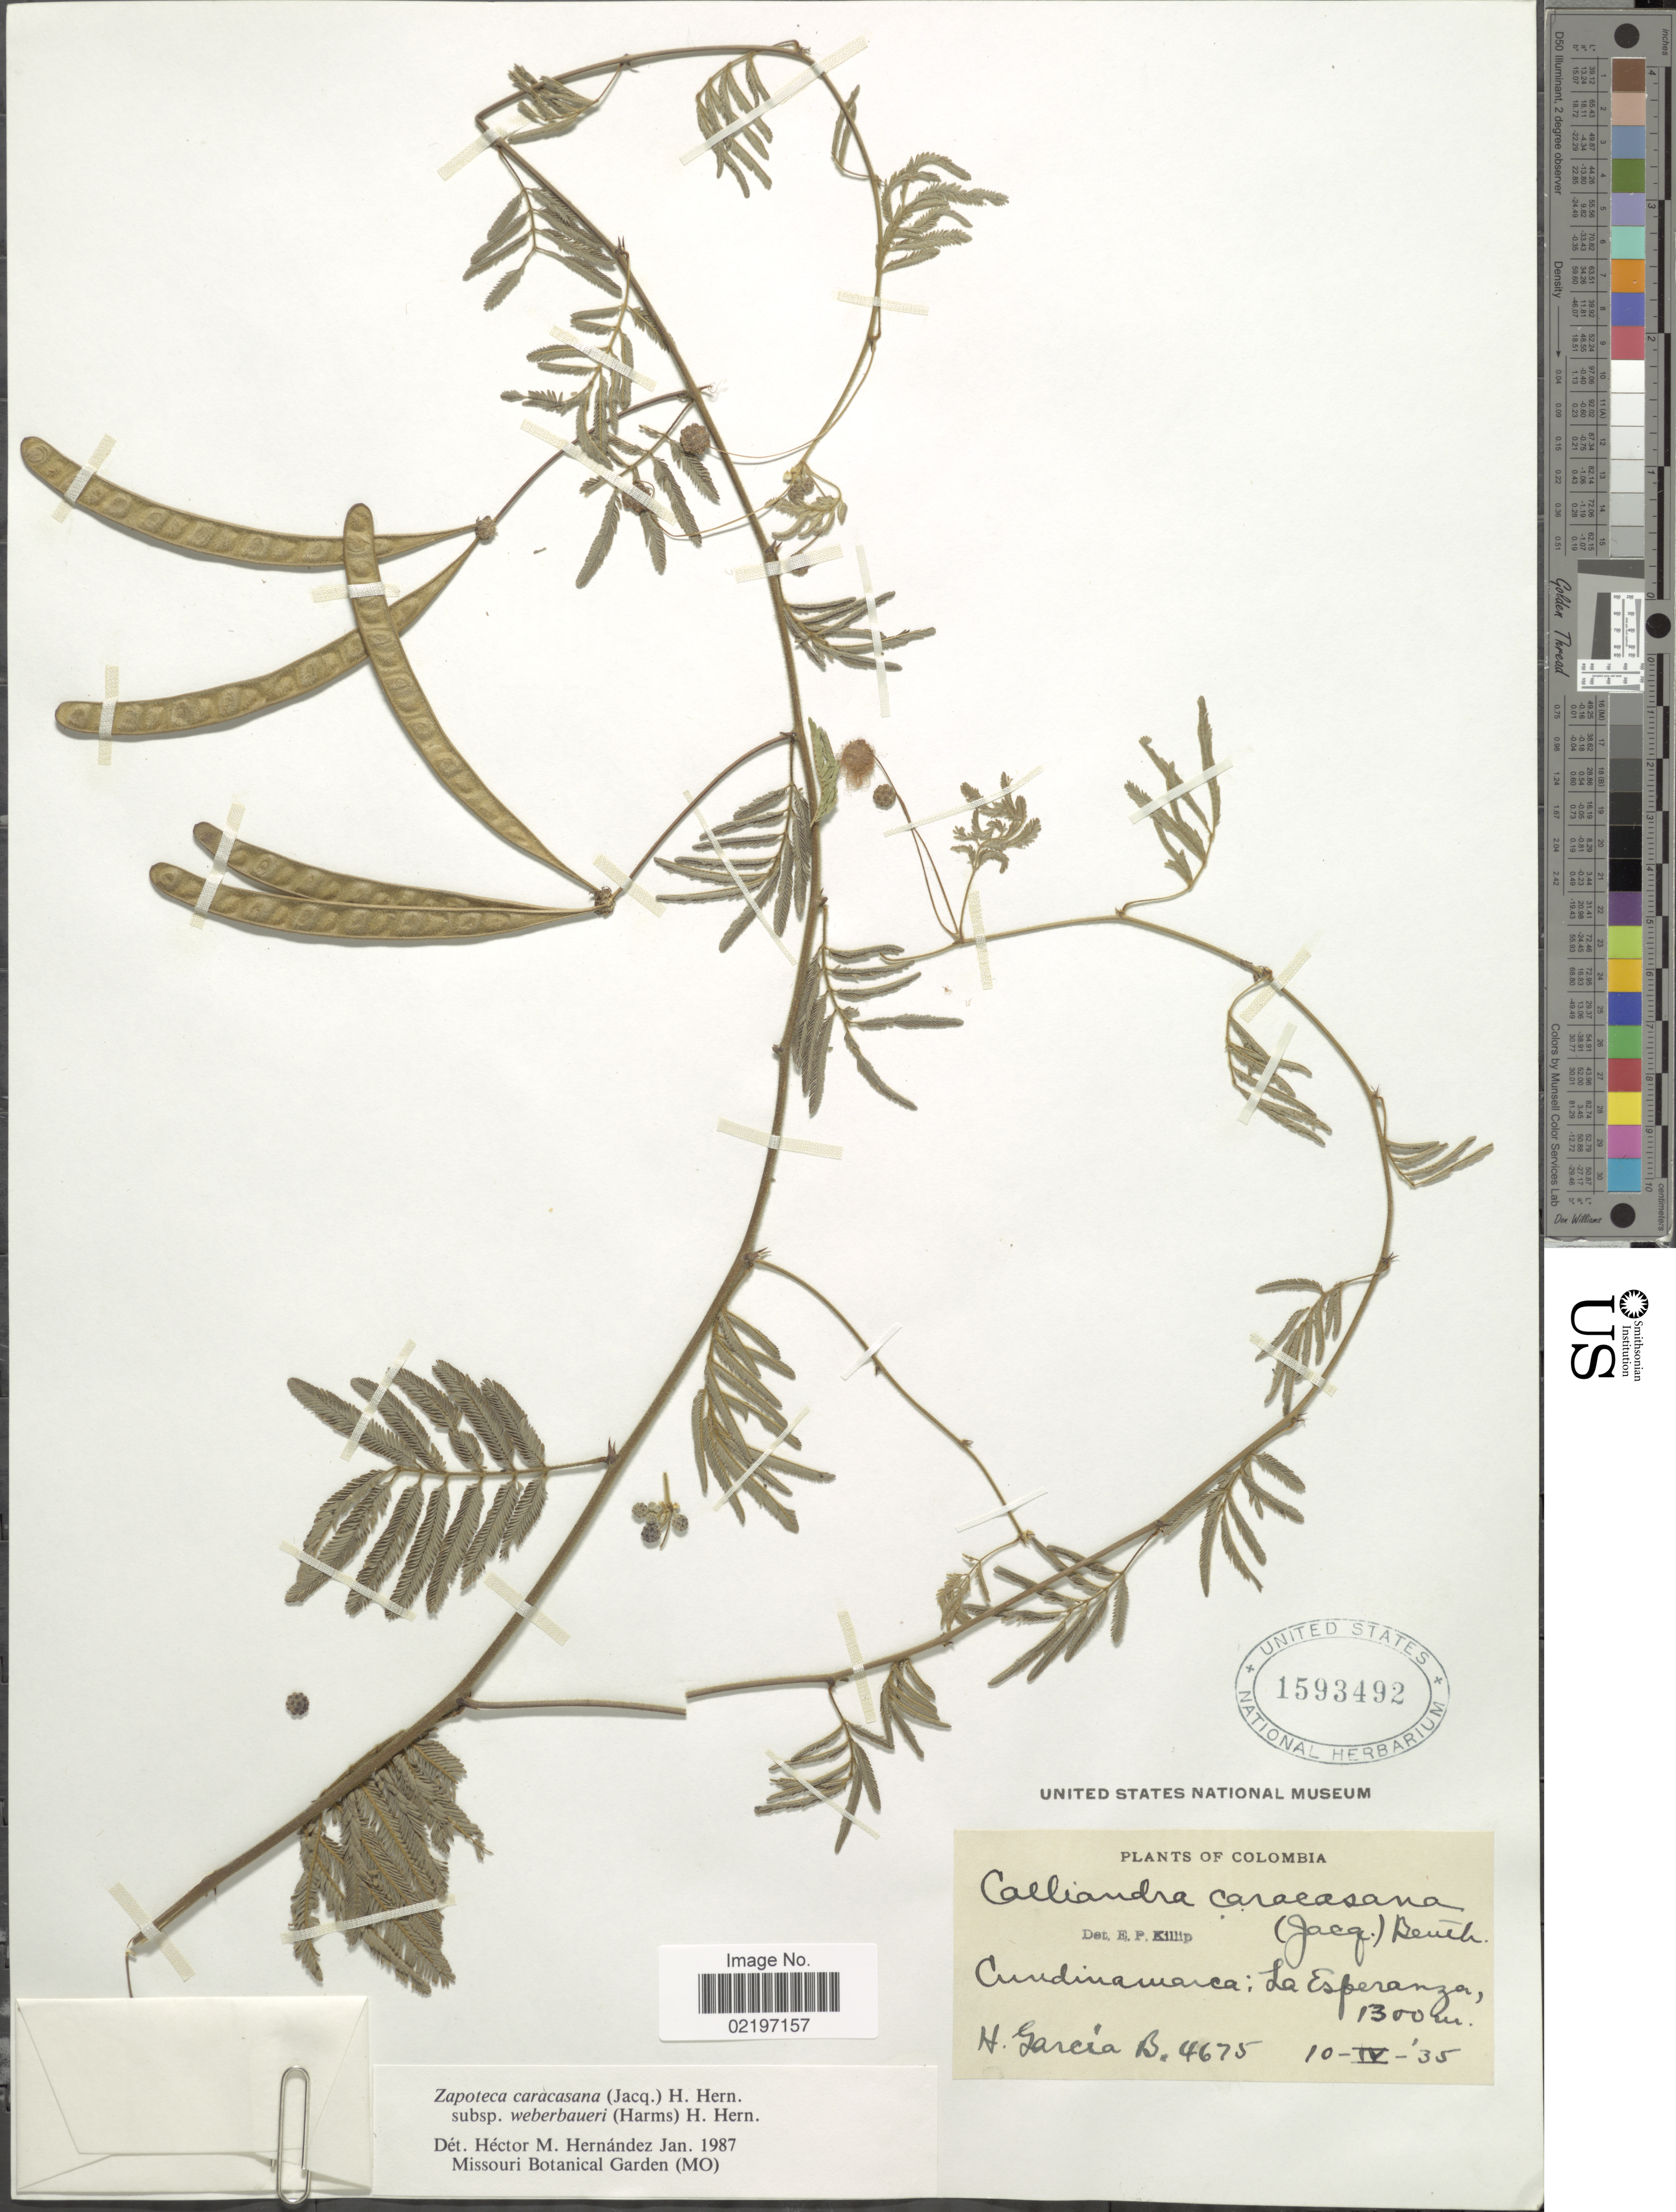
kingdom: Plantae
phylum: Tracheophyta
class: Magnoliopsida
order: Fabales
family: Fabaceae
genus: Zapoteca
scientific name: Zapoteca caracasana subsp. weberbaueri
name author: (Harms) H.M. Hern.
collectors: H. García Barriga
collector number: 4675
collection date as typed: Transcribed d/m/y: 10/4/35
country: Colombia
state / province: Cundinamarca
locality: La Esperanza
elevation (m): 1300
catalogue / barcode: US 1593492